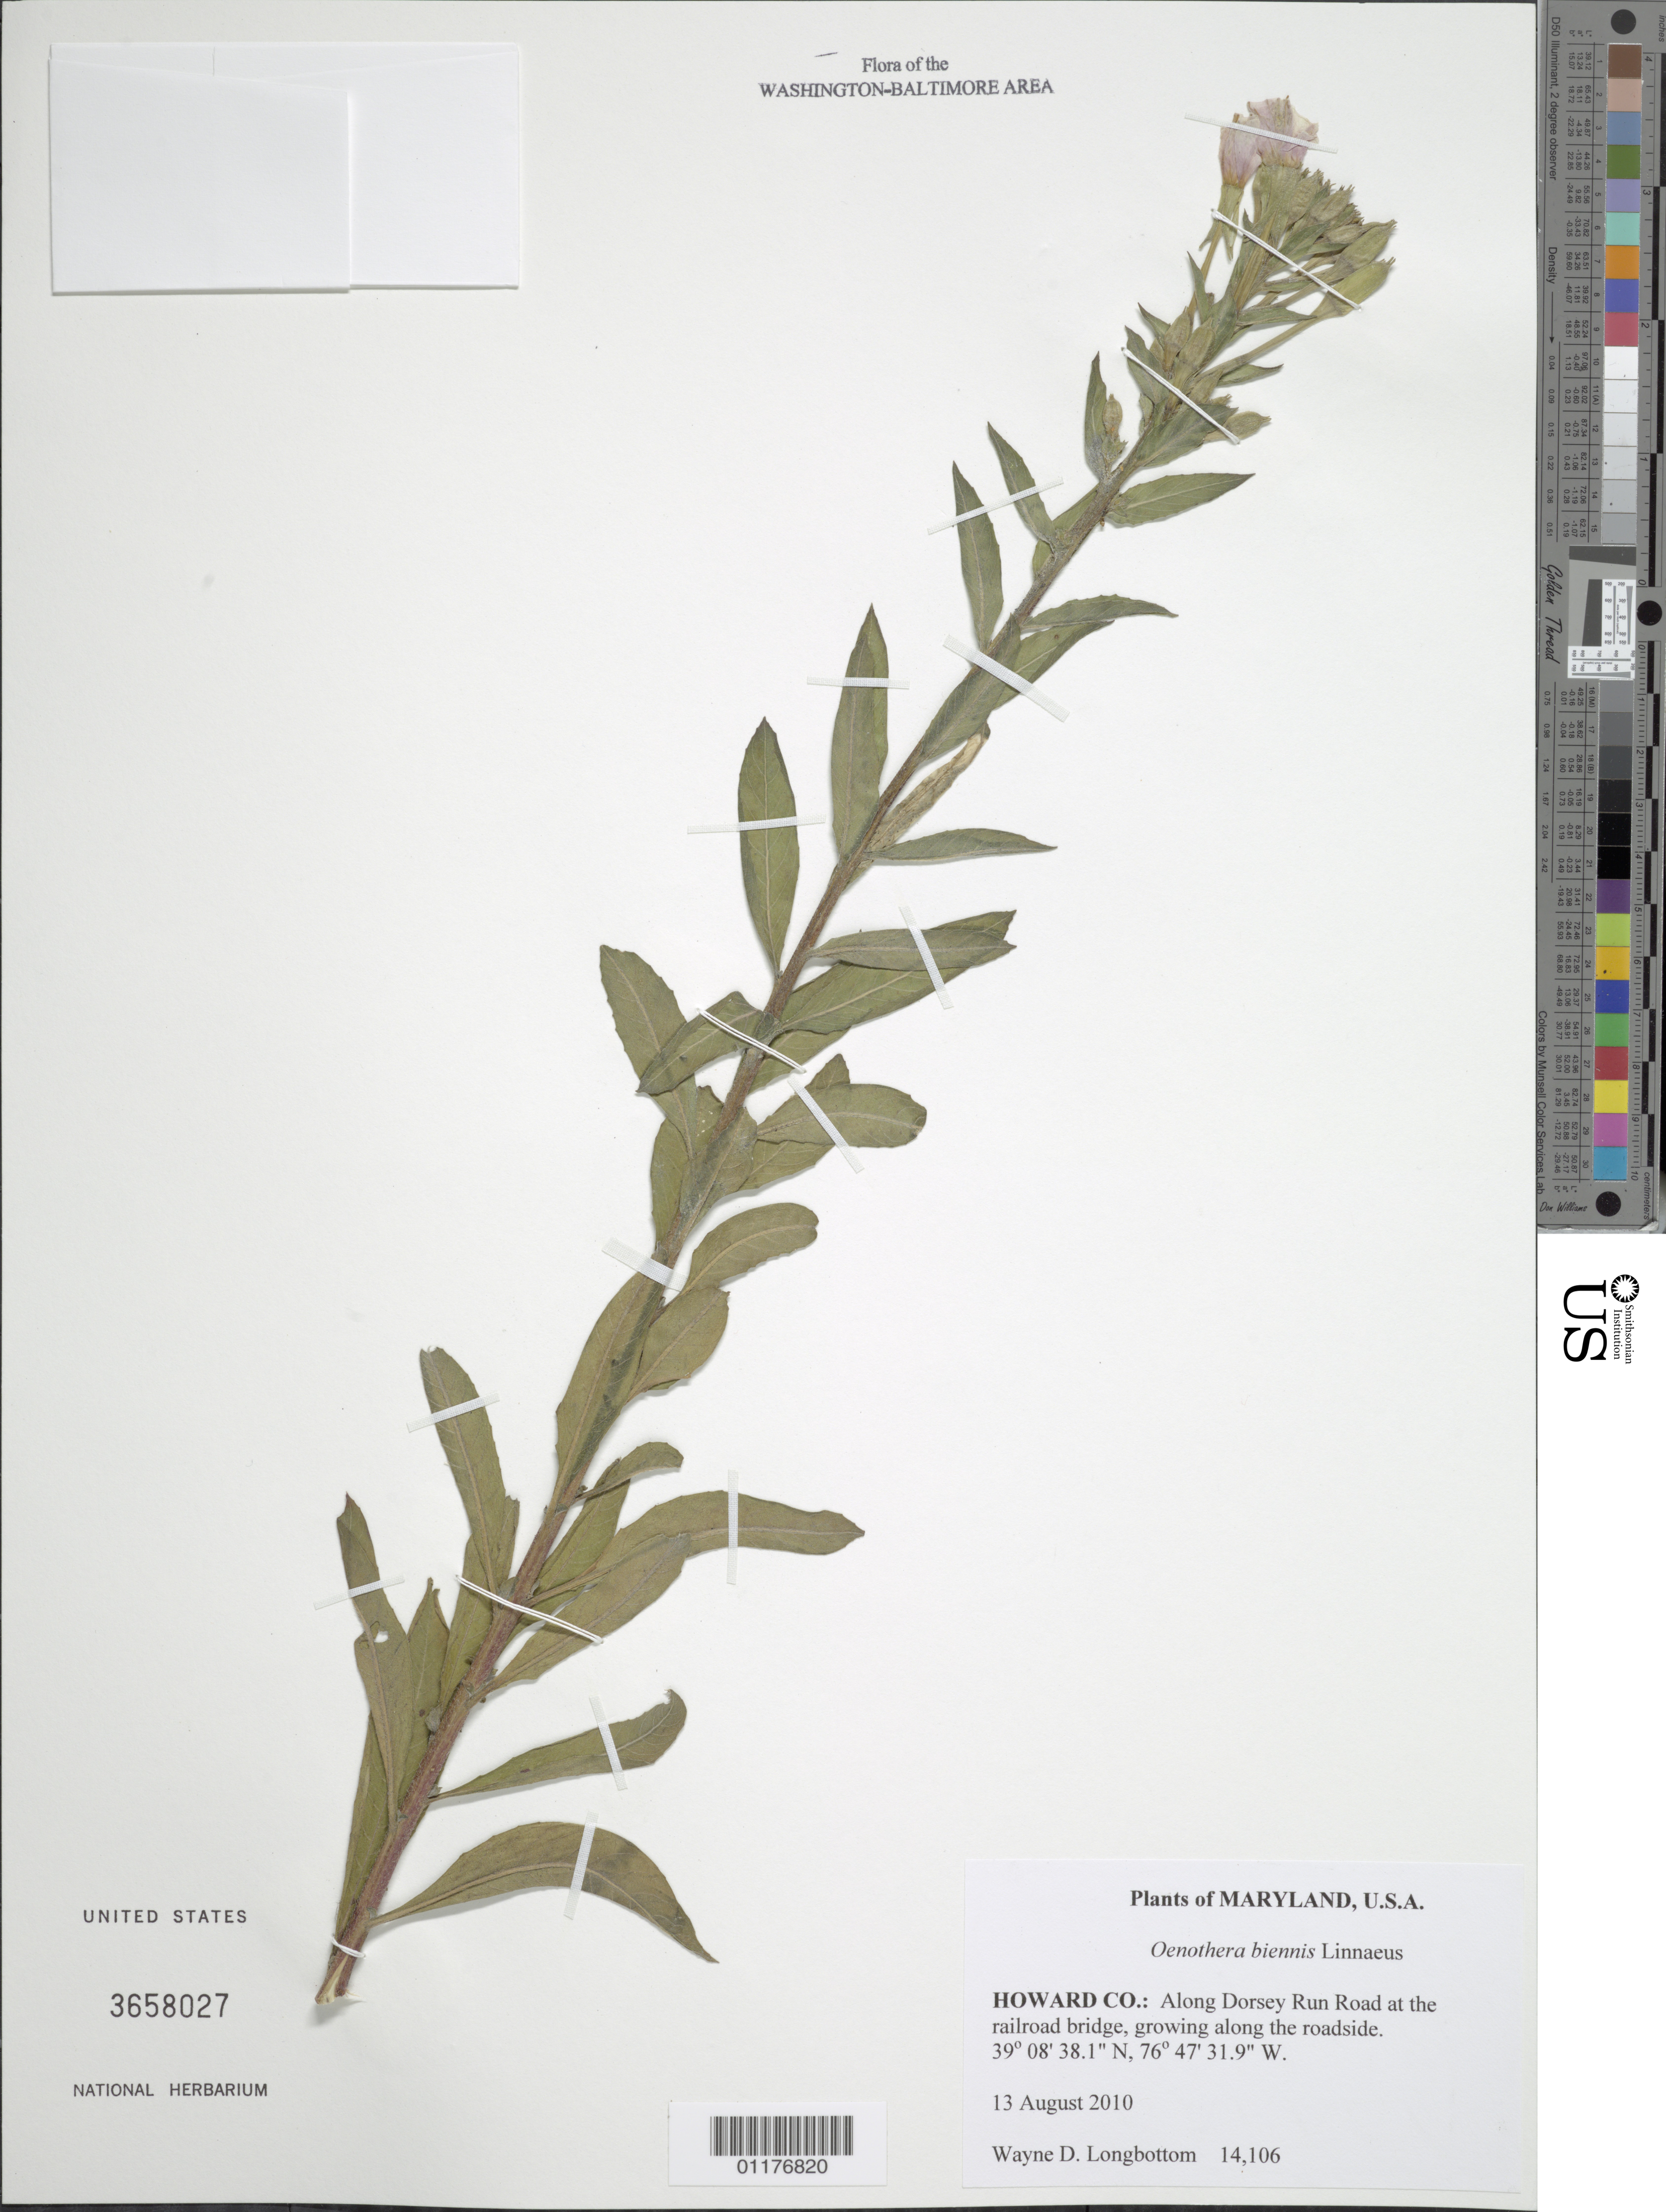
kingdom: Plantae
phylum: Tracheophyta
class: Magnoliopsida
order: Myrtales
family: Onagraceae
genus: Oenothera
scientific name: Oenothera biennis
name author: L.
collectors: W. D. Longbottom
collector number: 14106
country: United States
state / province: Maryland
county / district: Howard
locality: Along Dorsey Run Road at the railroad bridge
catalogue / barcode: US 3658027